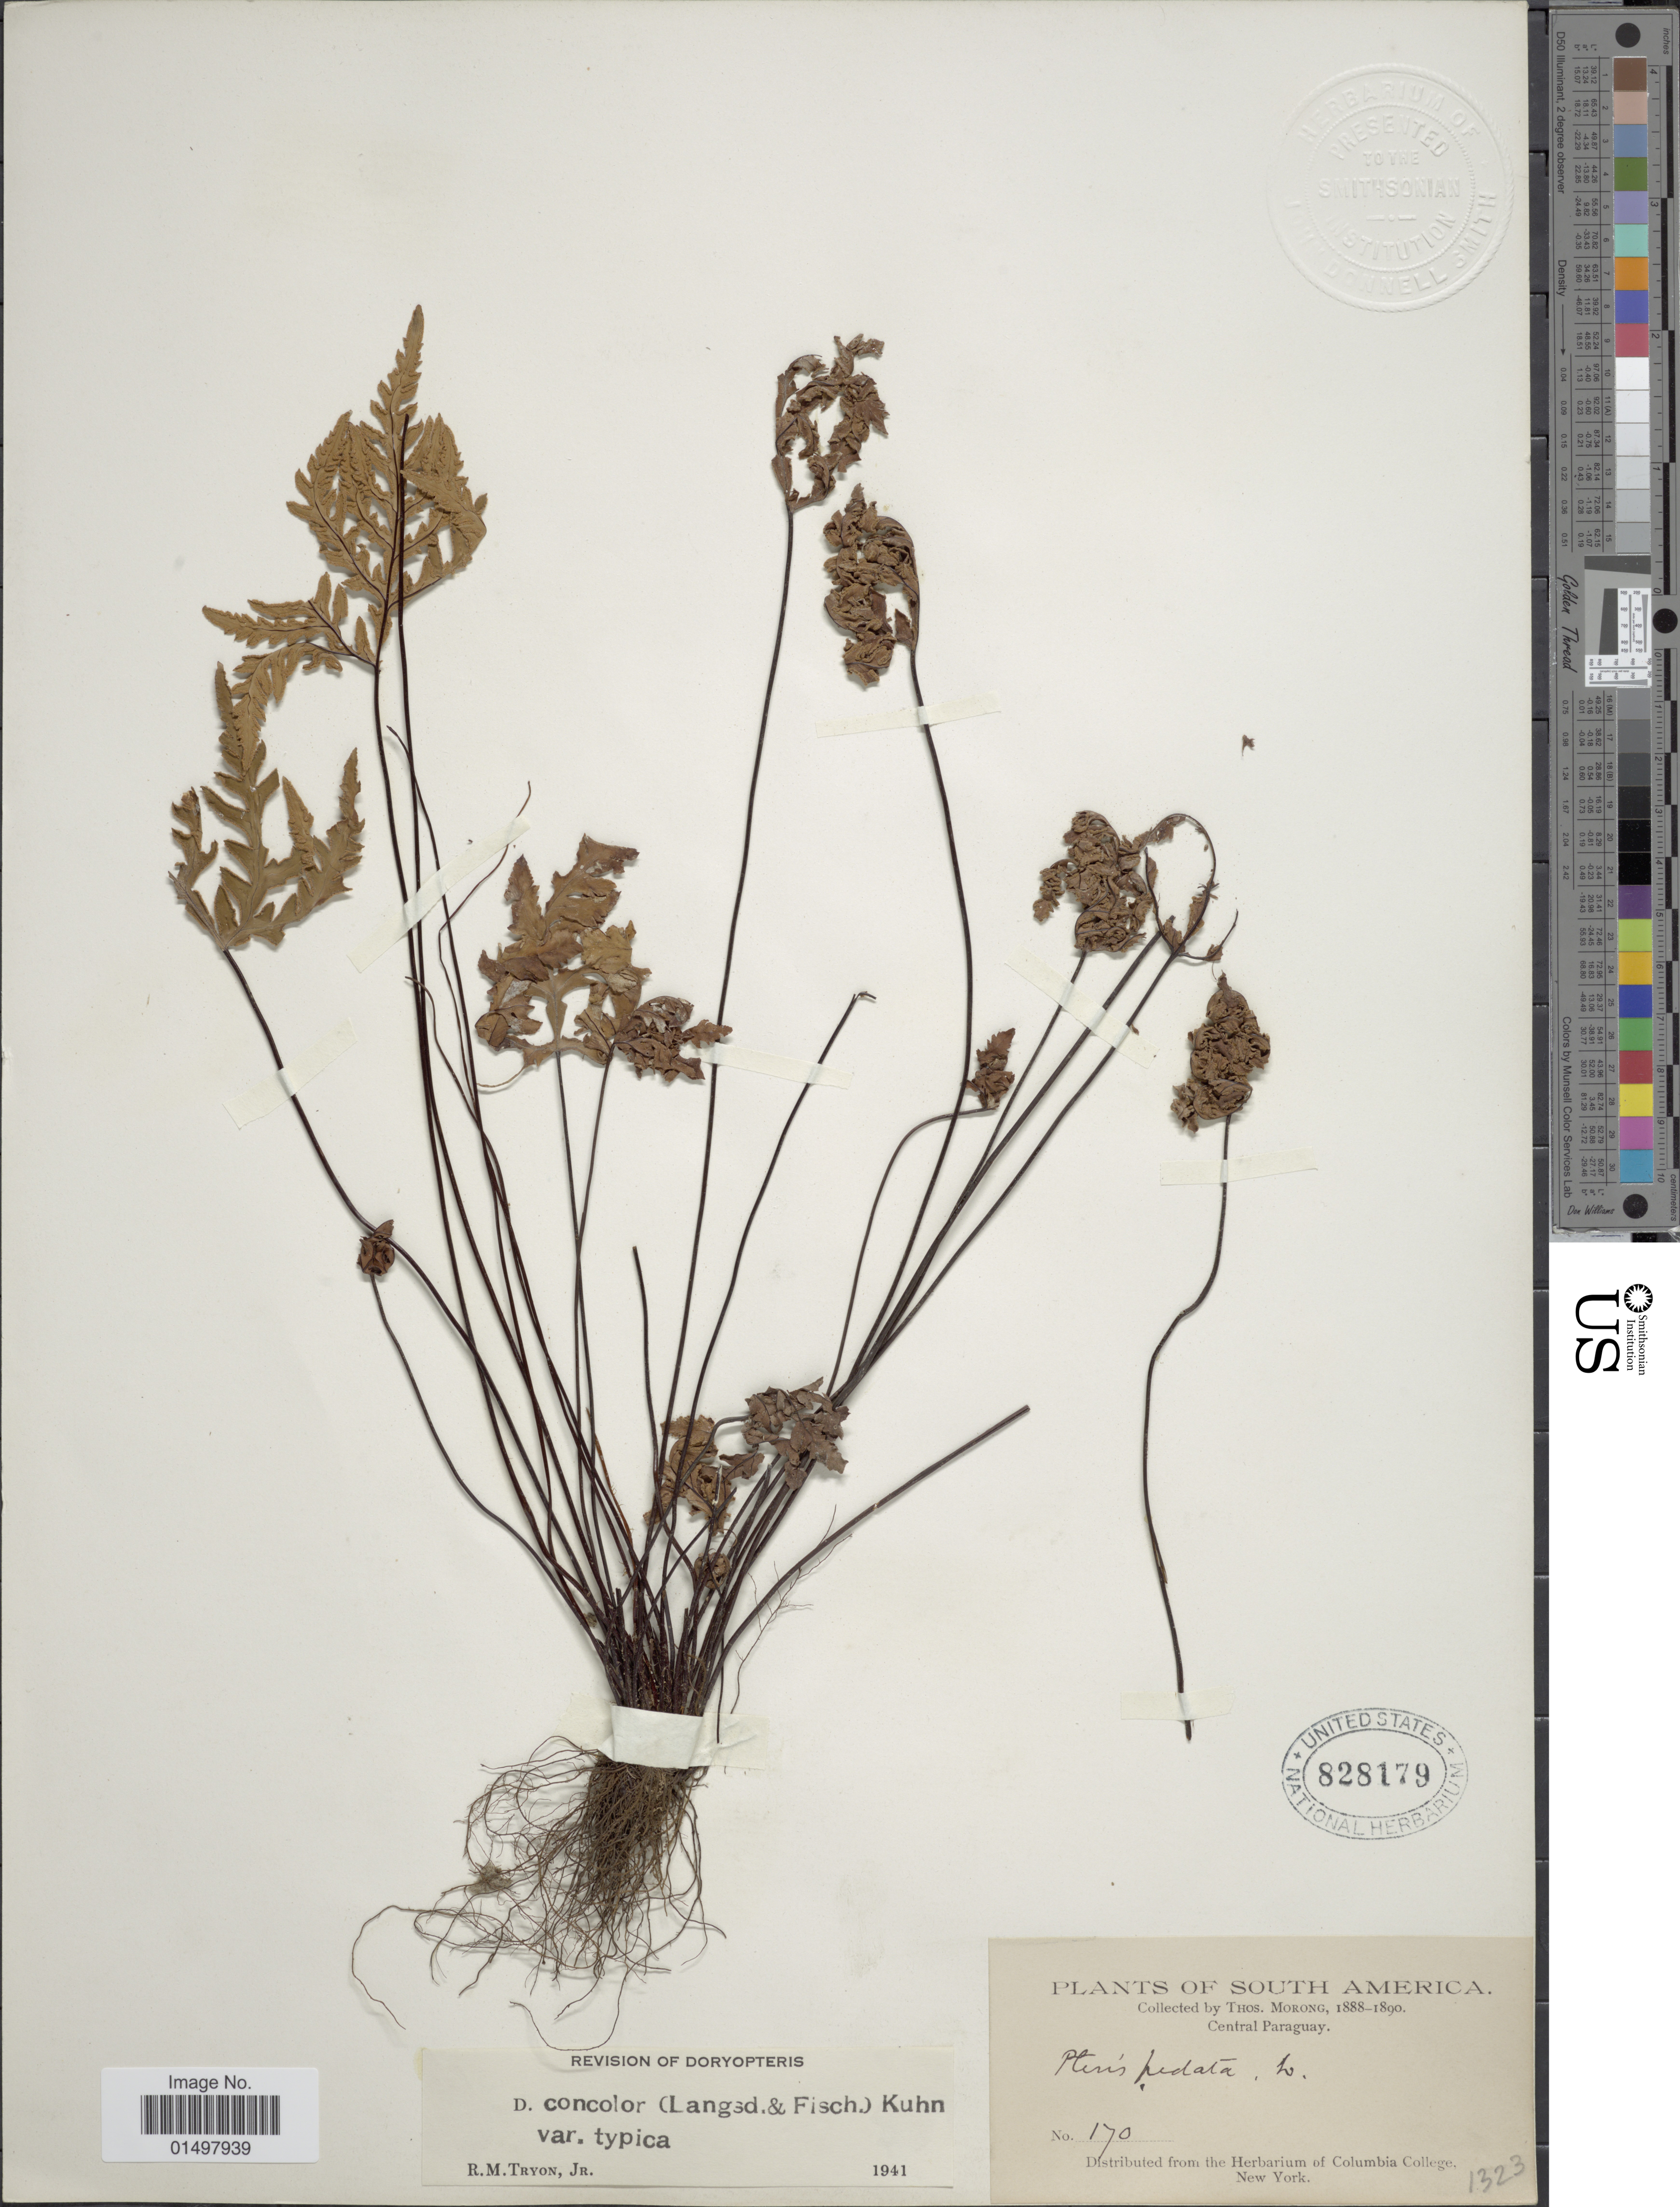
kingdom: Plantae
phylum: Tracheophyta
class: Polypodiopsida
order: Polypodiales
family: Pteridaceae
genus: Doryopteris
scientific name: Doryopteris concolor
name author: (Langsd. & Fisch.) Kuhn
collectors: ex herb. T. Morong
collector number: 170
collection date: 1888/1890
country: Paraguay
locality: Central Paraguay.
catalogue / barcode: US 828179